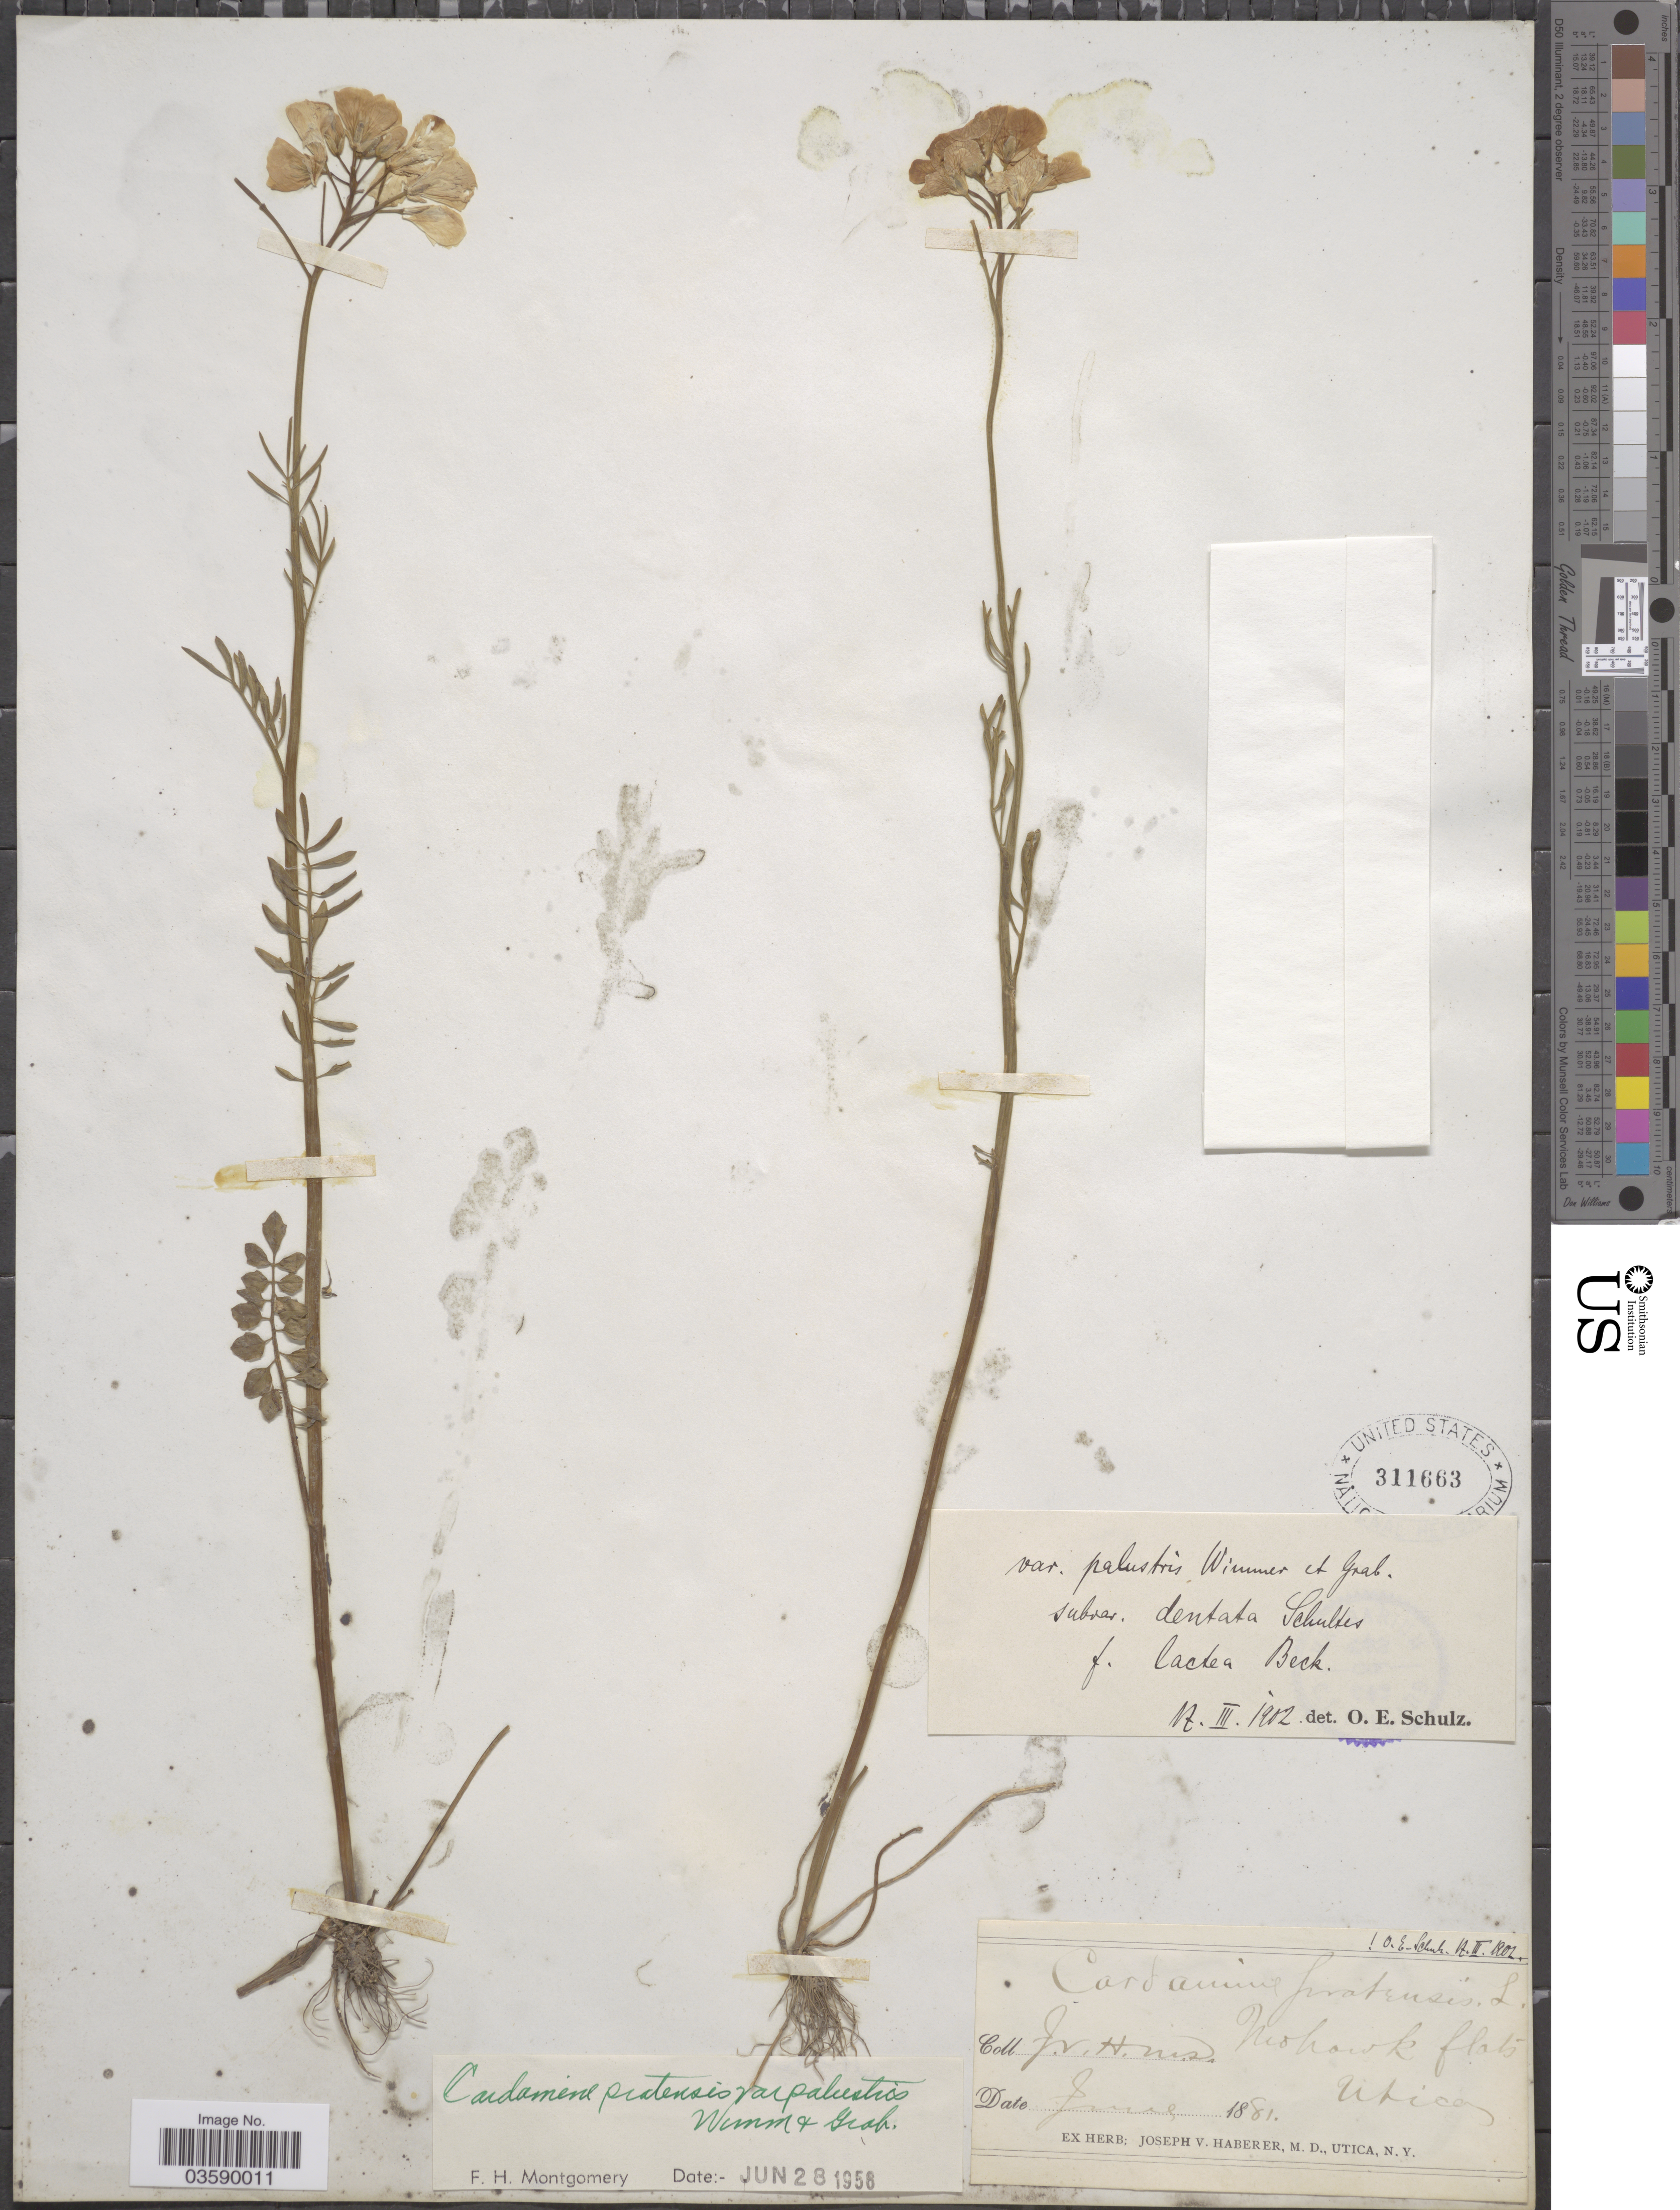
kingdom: Plantae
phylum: Tracheophyta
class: Magnoliopsida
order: Brassicales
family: Brassicaceae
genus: Cardamine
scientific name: Cardamine pratensis var. pratensis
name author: L.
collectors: J. V. Haberer & M. D.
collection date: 1881-06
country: United States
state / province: New York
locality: Mohawk flats. Utica.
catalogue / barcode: US 311663